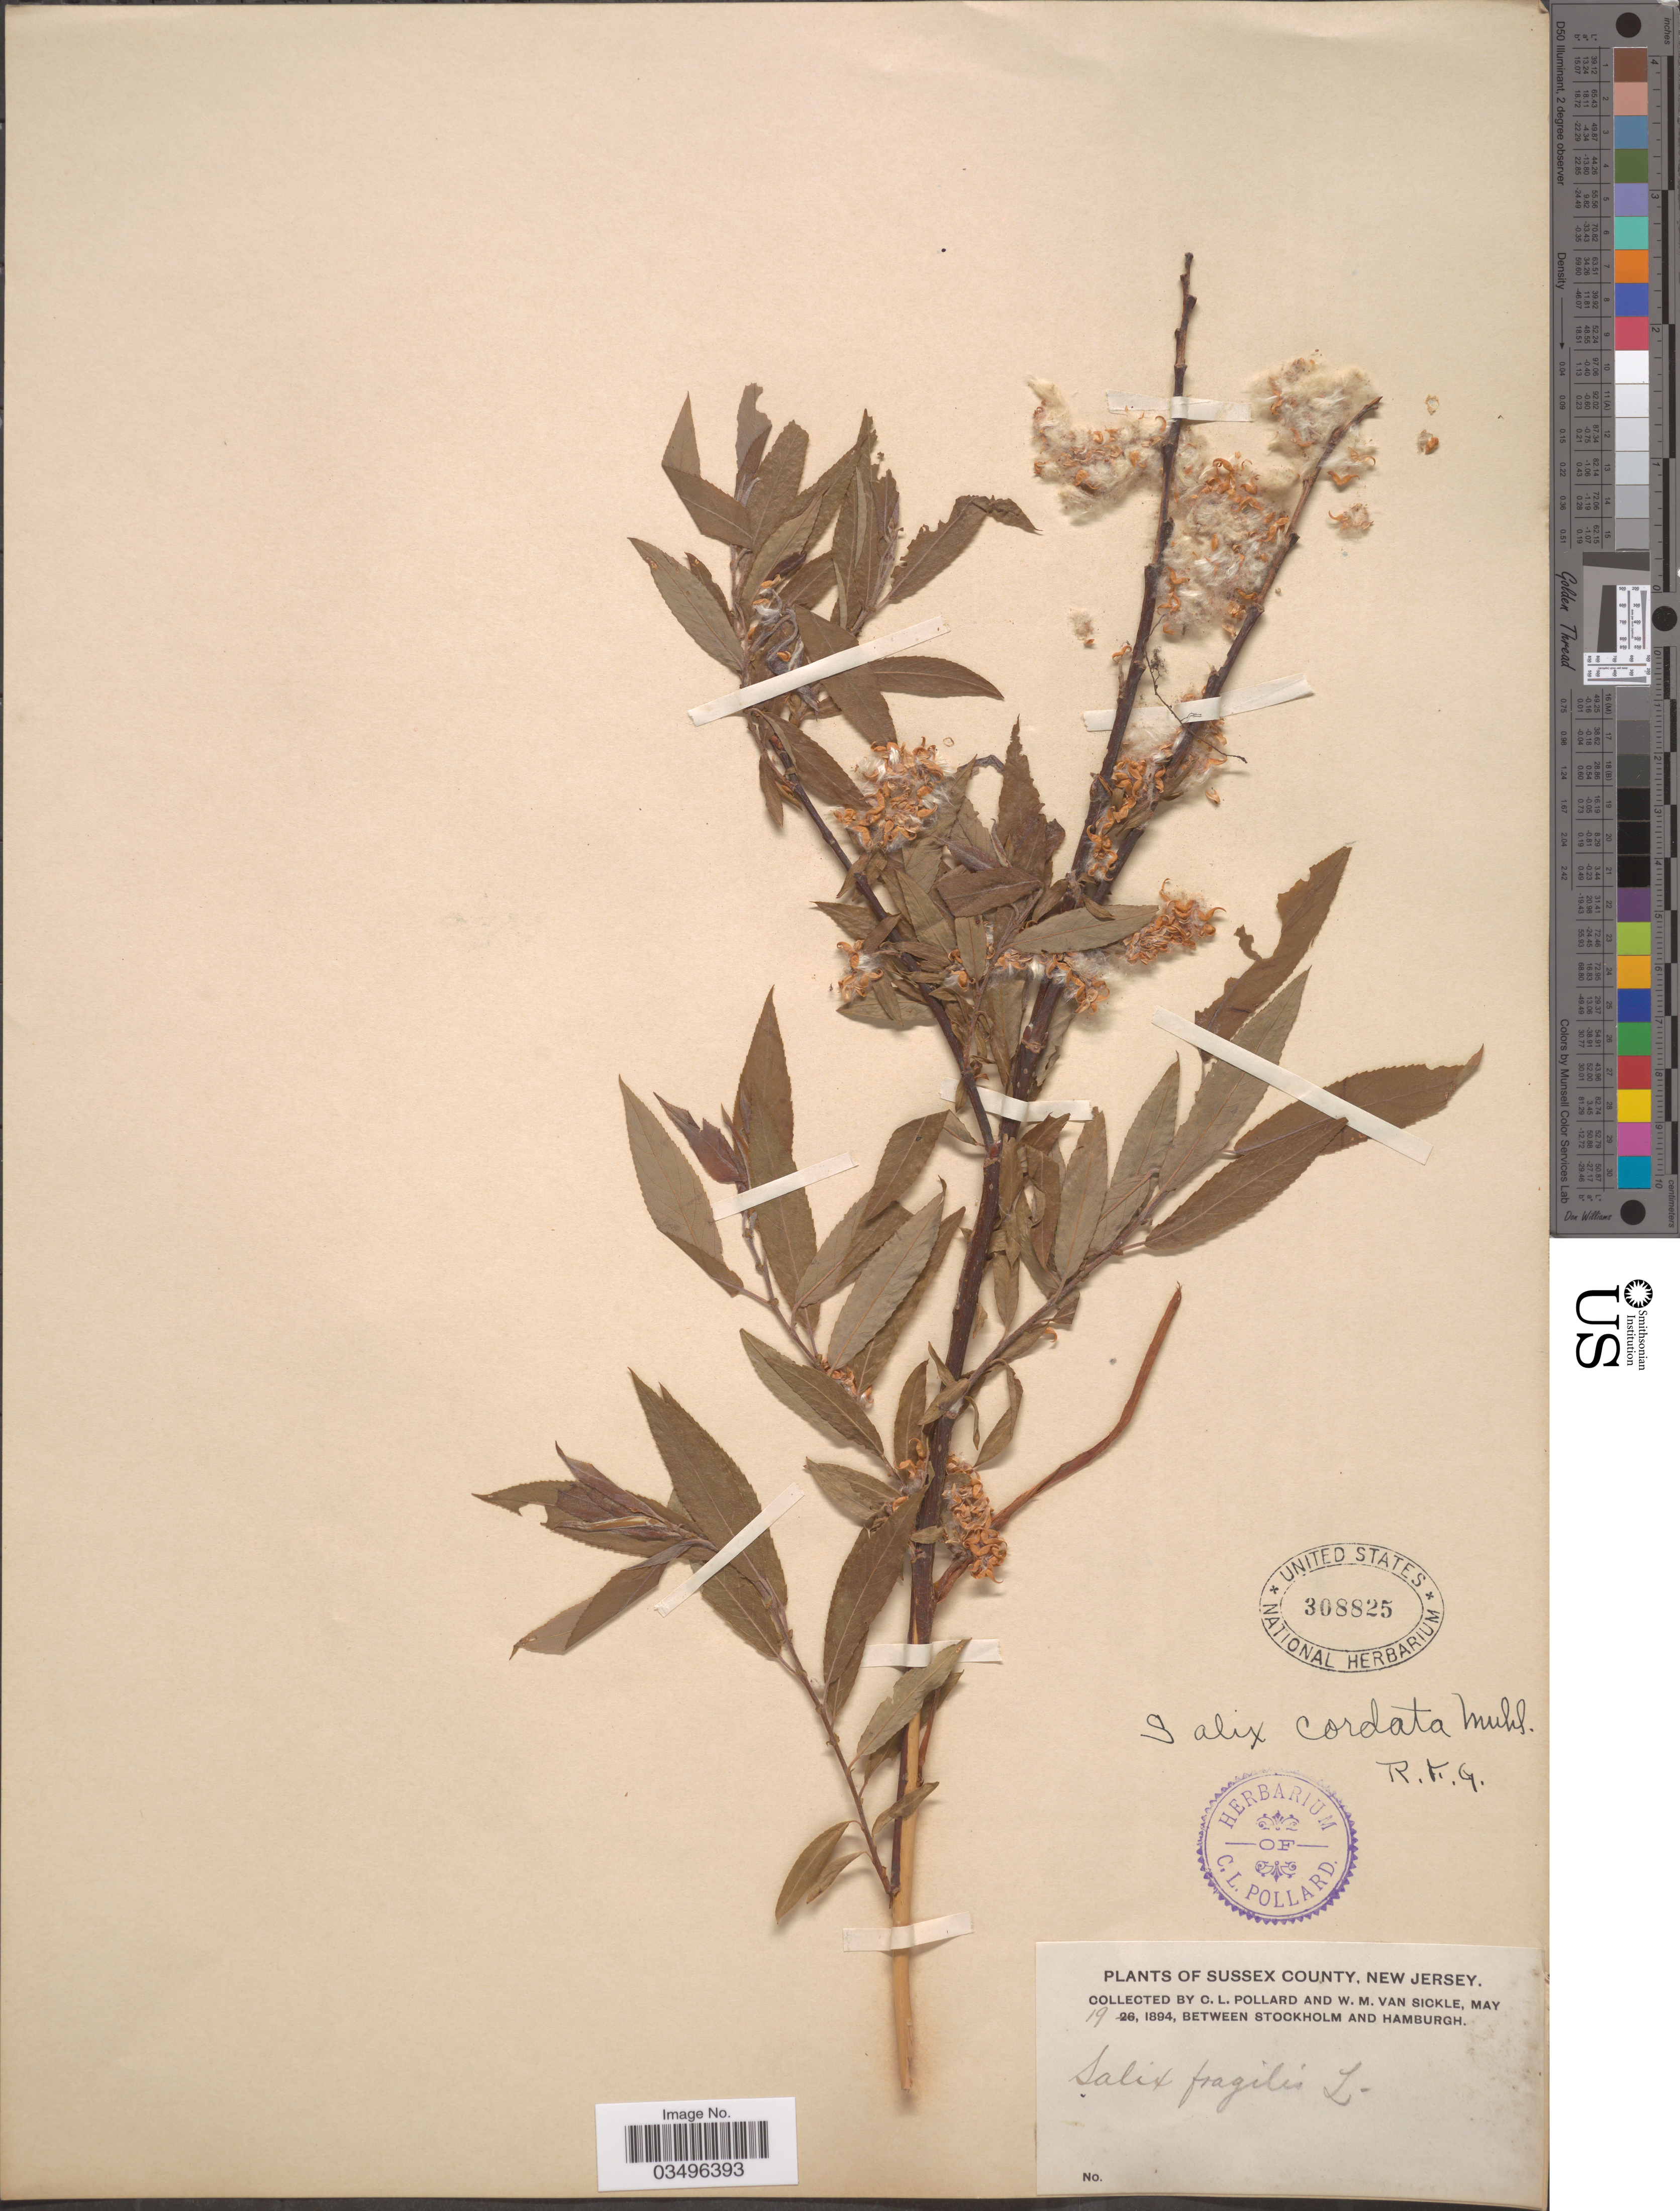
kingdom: Plantae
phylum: Tracheophyta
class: Magnoliopsida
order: Malpighiales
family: Salicaceae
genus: Salix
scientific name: Salix cordata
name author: Michx.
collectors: C. L. Pollard & W. M. Van Sickle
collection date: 1894-05-19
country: United States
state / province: New Jersey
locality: Sussex County. Between Stockholm and Hamburgh.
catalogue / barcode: US 308825